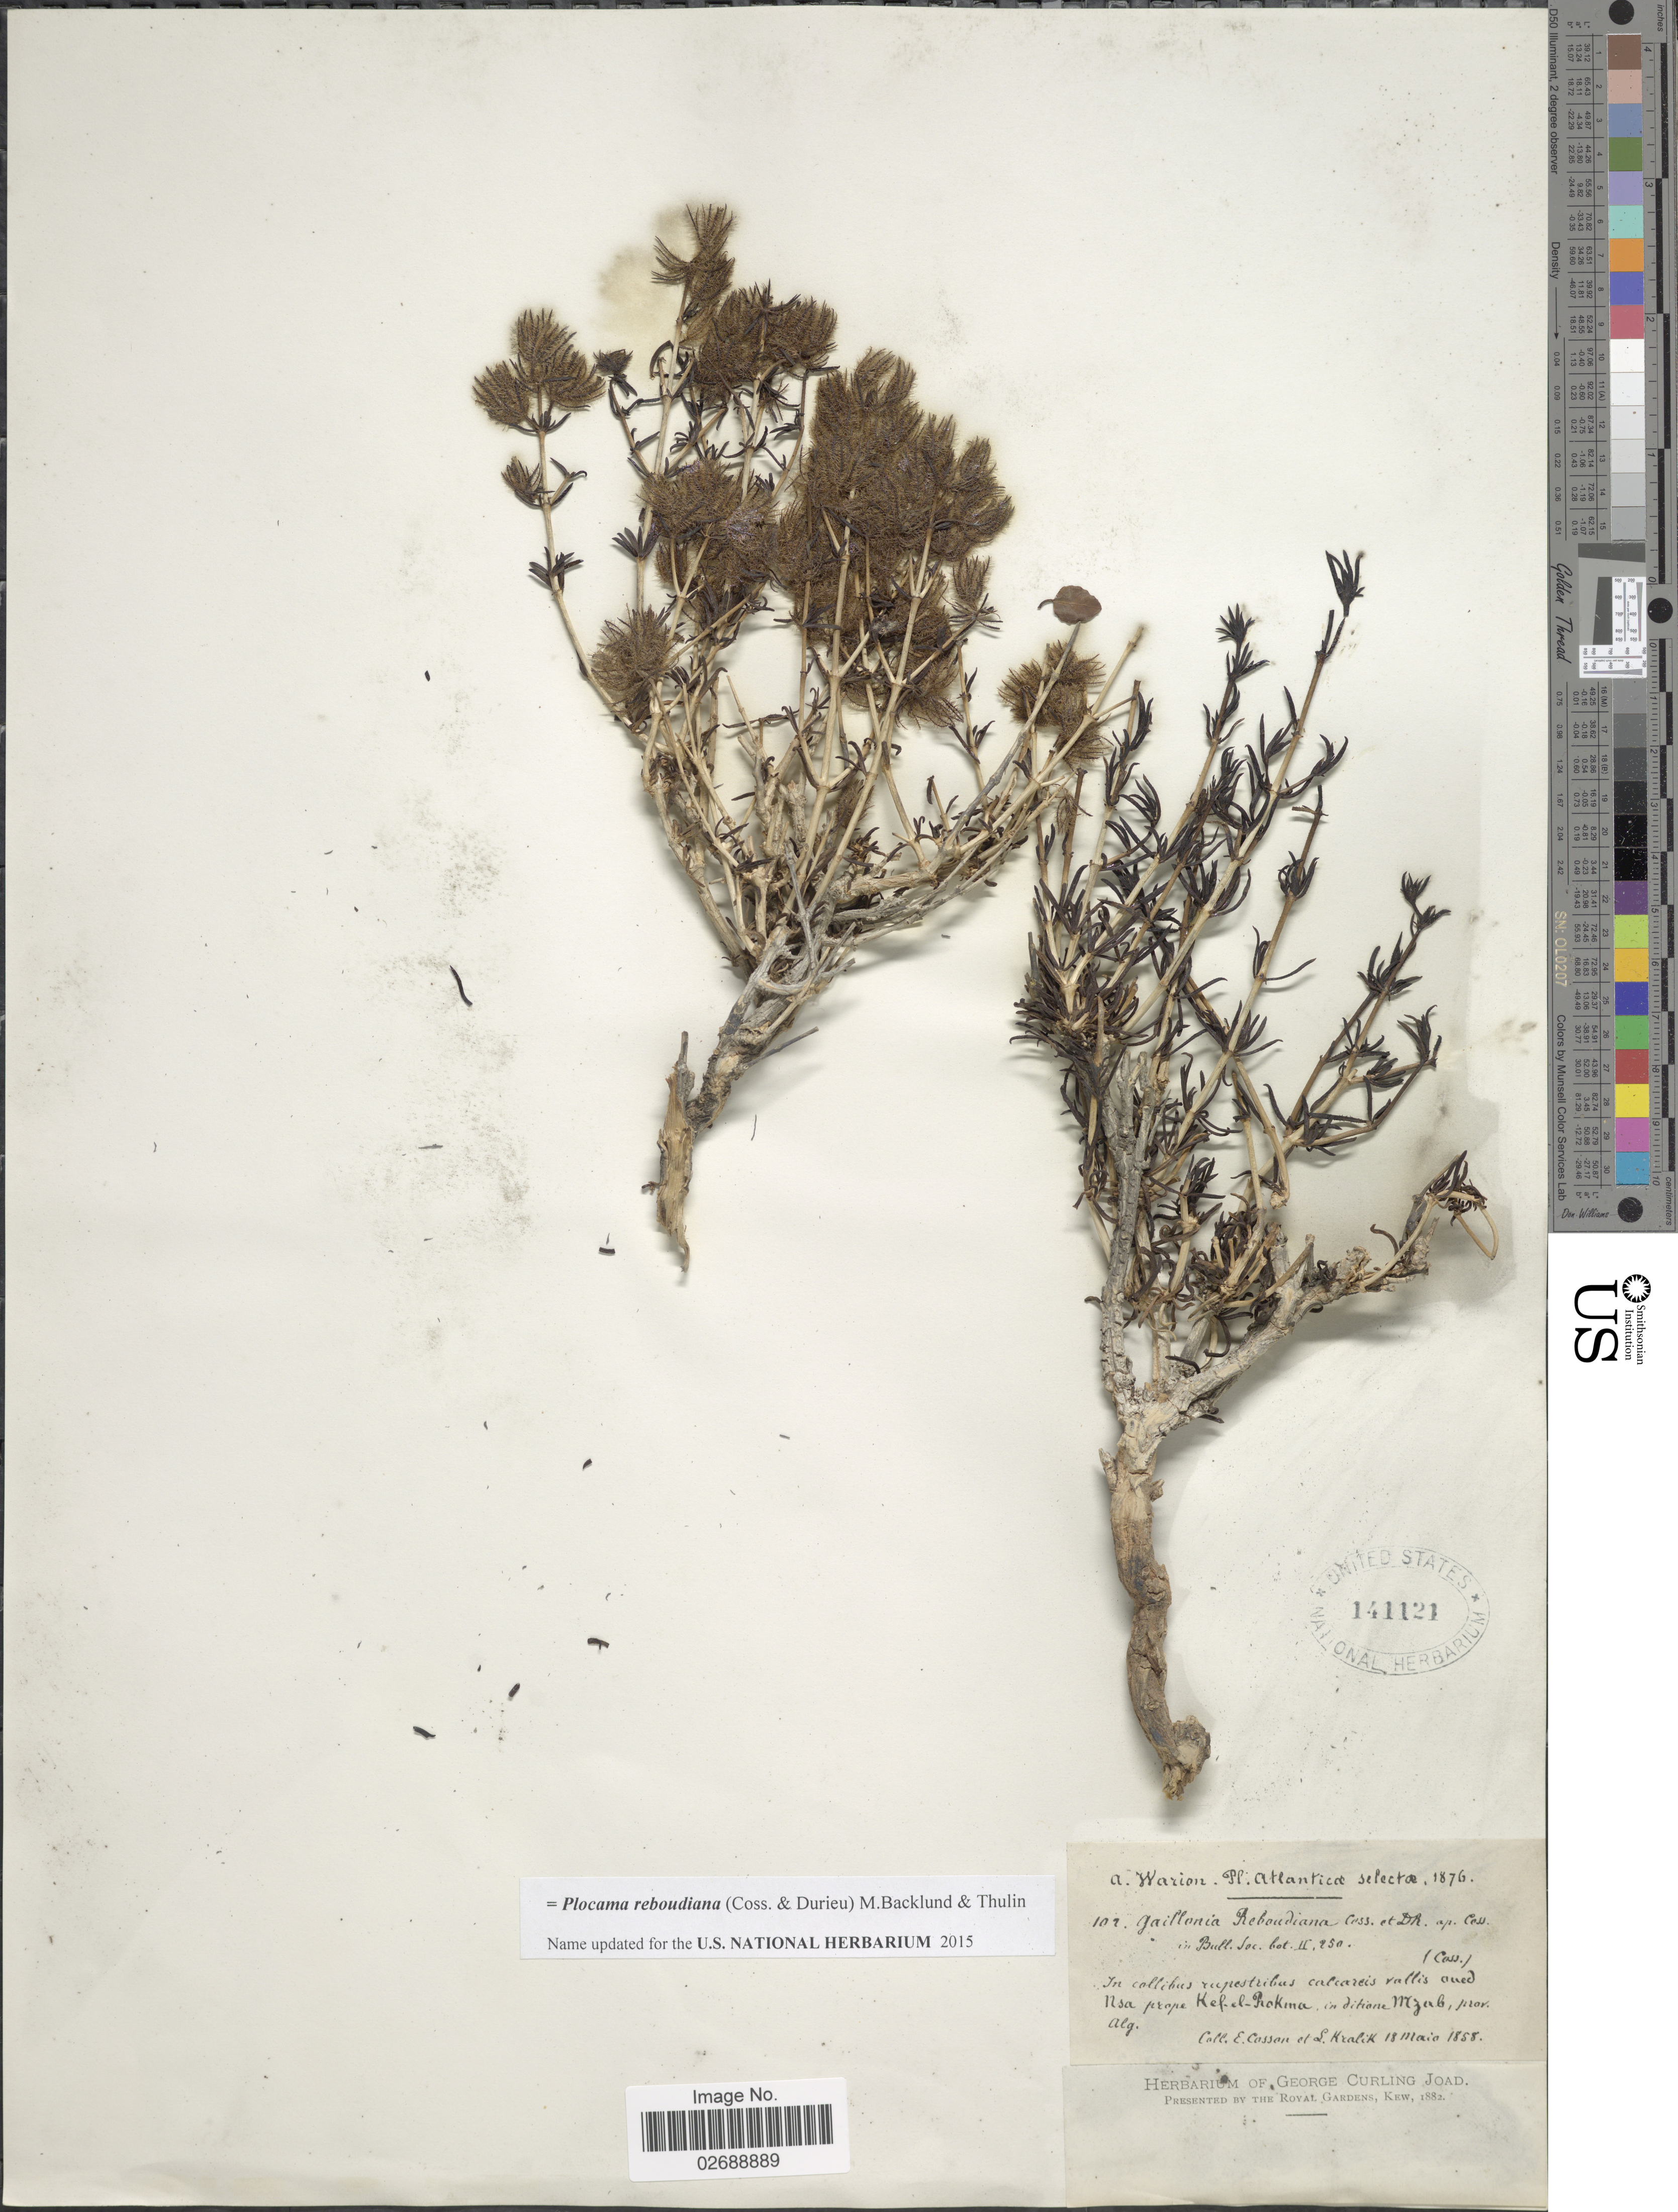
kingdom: Plantae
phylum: Tracheophyta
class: Magnoliopsida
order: Gentianales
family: Rubiaceae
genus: Plocama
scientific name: Plocama reboudiana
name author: (Coss. & Durieu) M.Backlund & Thulin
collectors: E. Cosson & L. Kralik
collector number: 102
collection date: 1858-05-18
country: Algeria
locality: Atlanticae selectae. Oued Nsa prope Kef-el-Rokma, in ditione Mzab, prov. Alg.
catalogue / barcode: US 141121